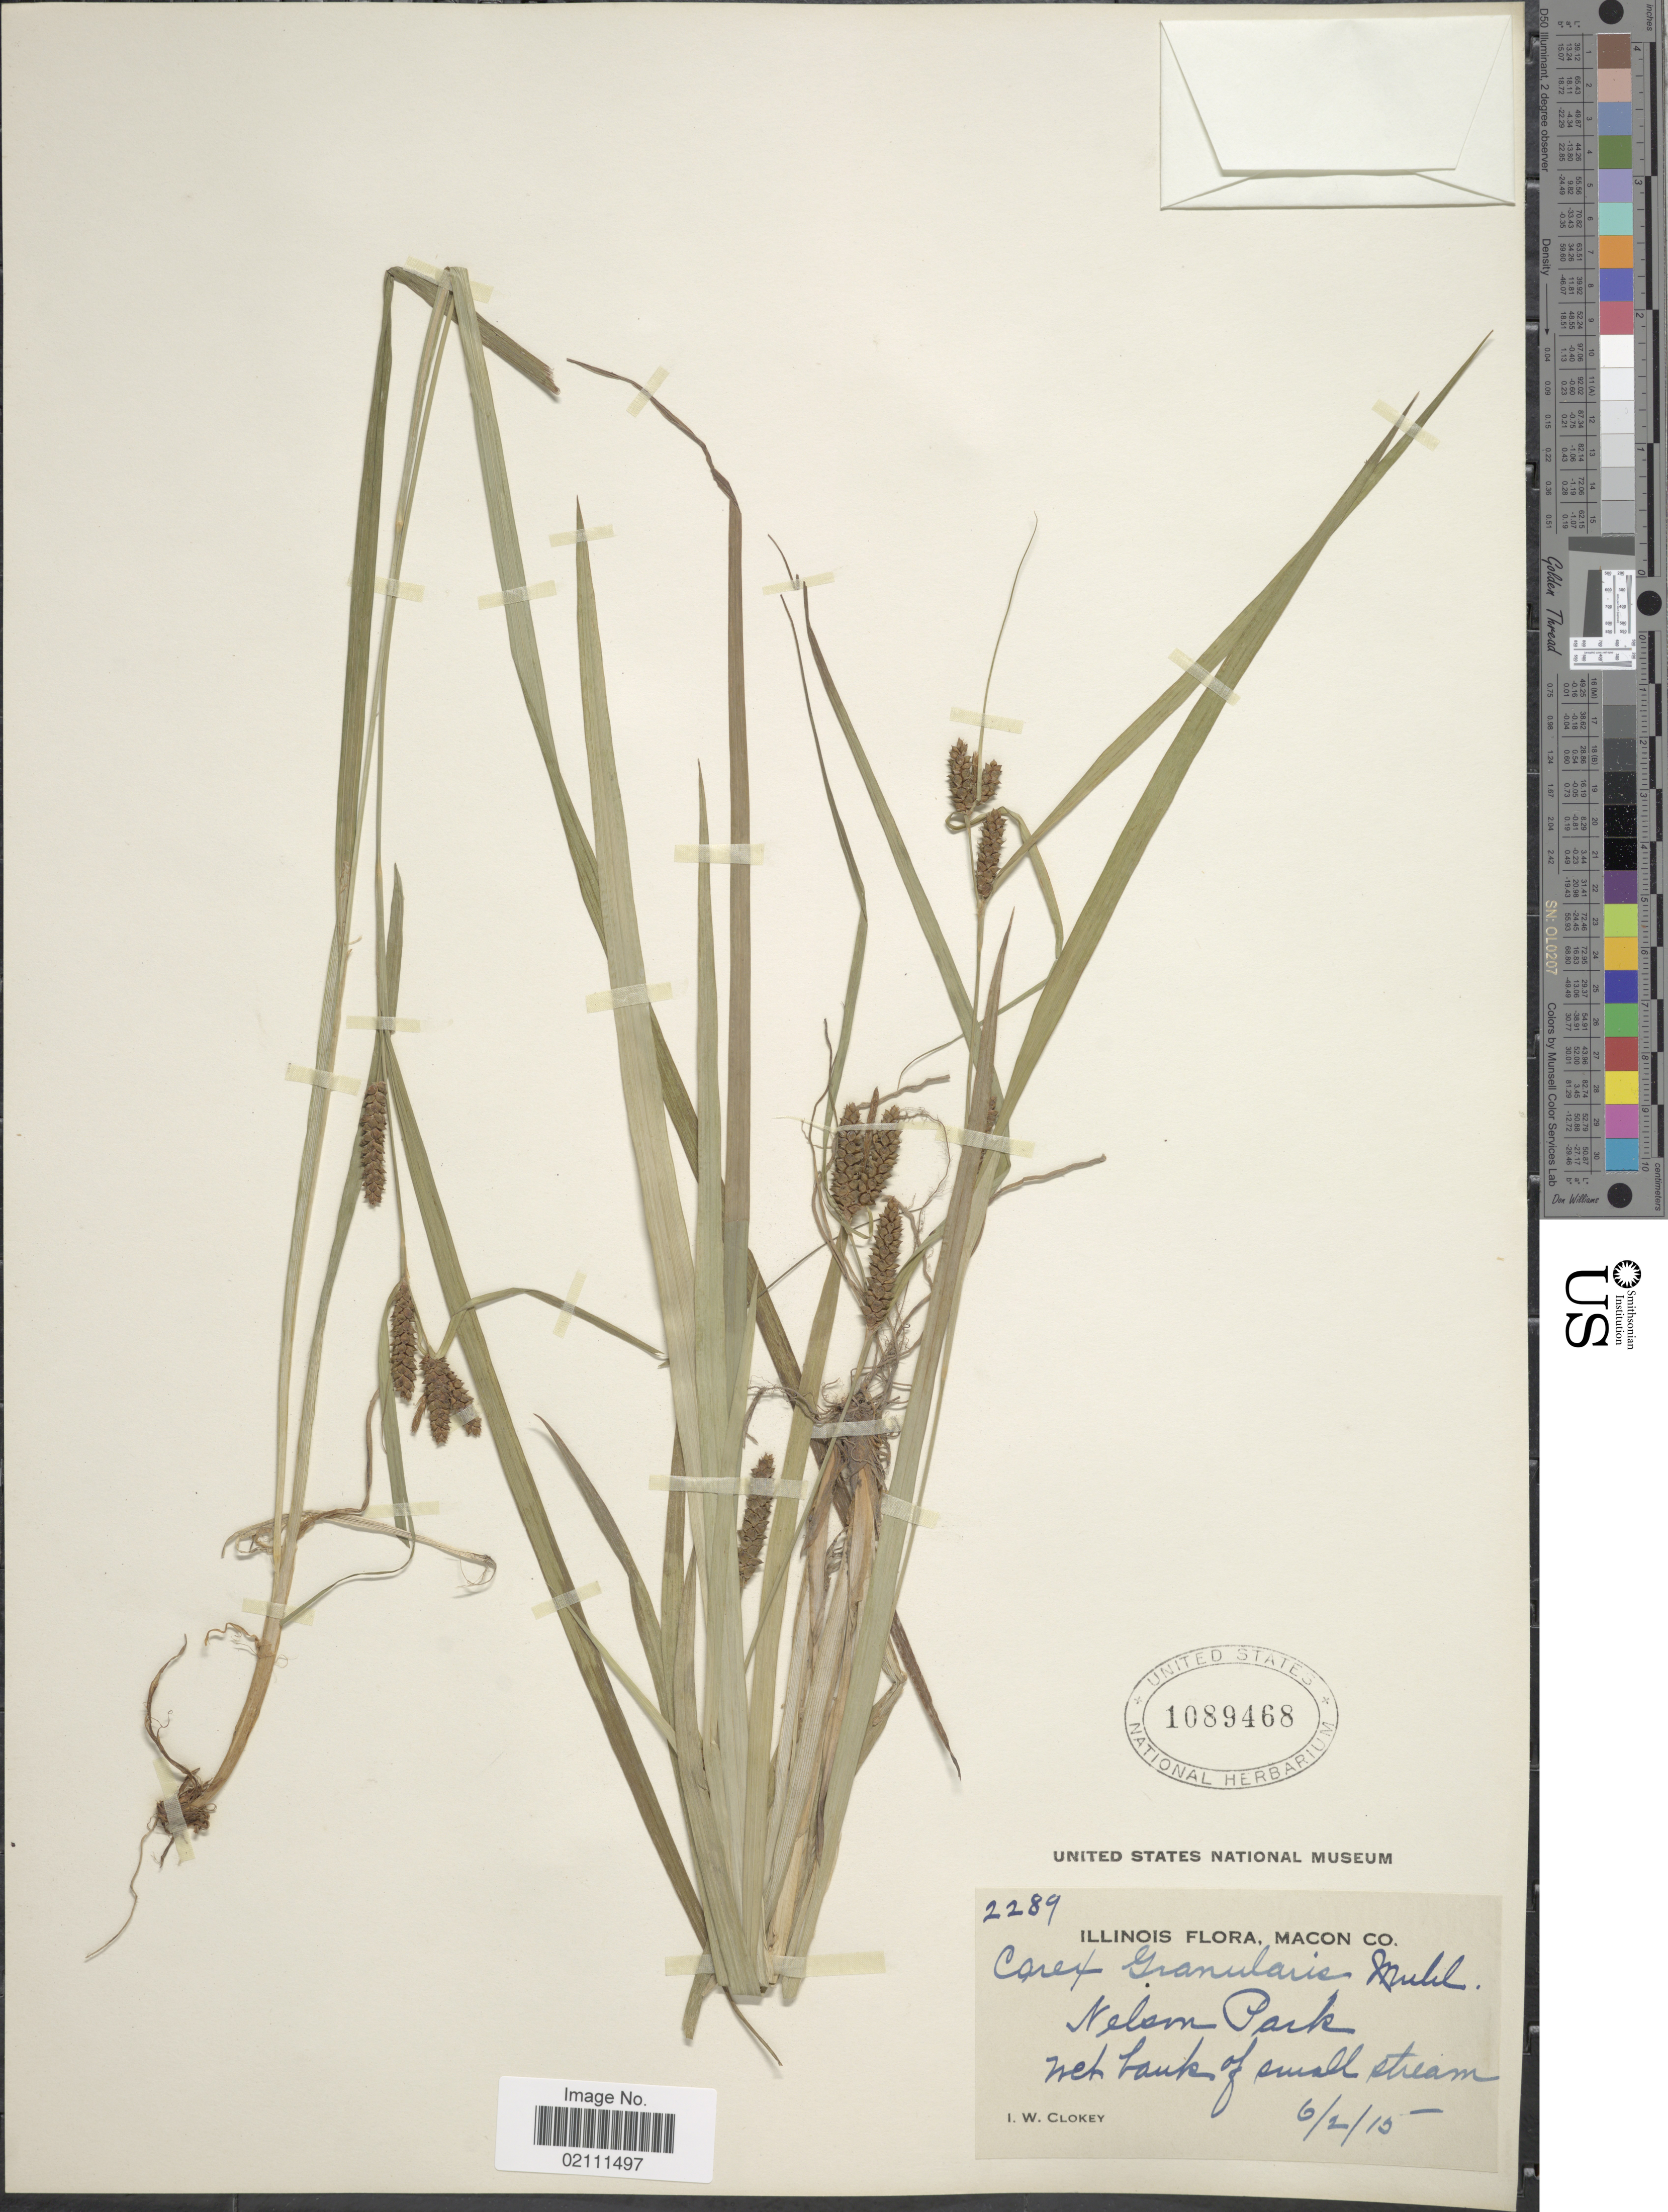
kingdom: Plantae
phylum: Tracheophyta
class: Liliopsida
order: Poales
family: Cyperaceae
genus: Carex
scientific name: Carex granularis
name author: Muhl. ex Willd.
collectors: I. W. Clokey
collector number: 2289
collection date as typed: Transcribed d/m/y: 2/6/15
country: United States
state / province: Illinois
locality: Macon Co., Nelson Park, wet bank of small stream.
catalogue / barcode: US 1089468